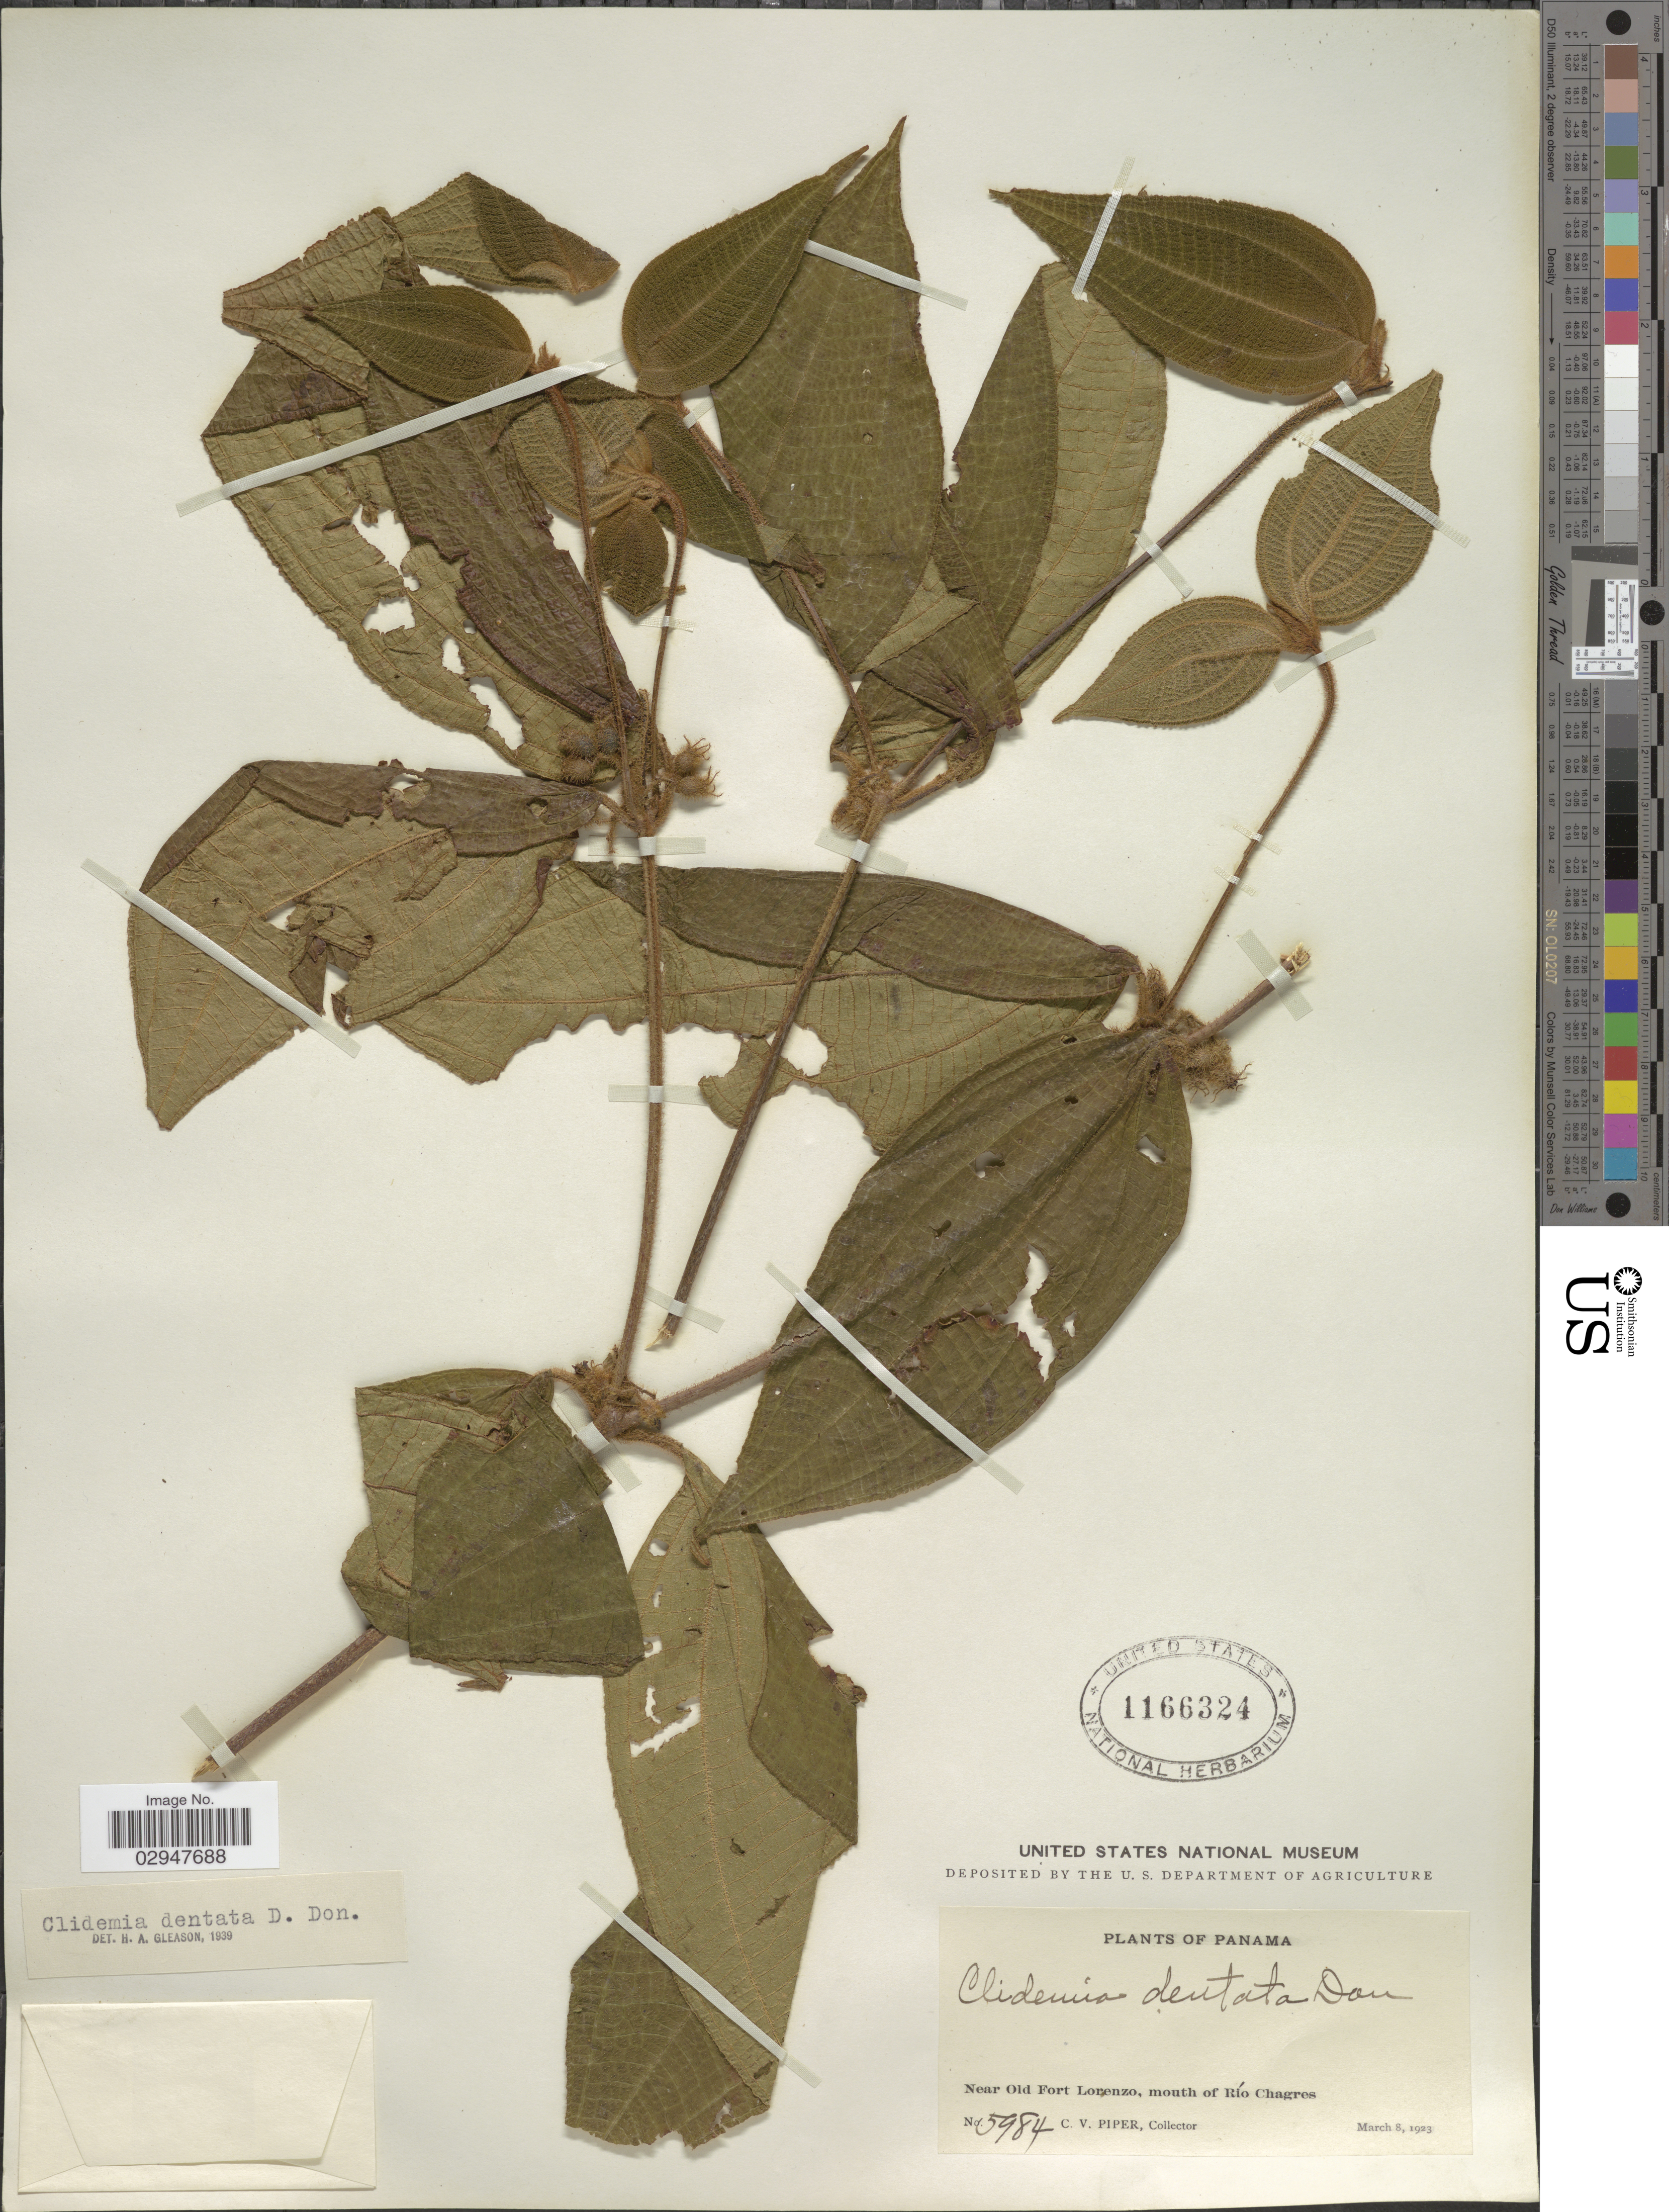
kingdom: Plantae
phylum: Tracheophyta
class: Magnoliopsida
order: Myrtales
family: Melastomataceae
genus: Clidemia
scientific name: Clidemia dentata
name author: D. Don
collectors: C. V. Piper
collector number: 5984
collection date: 1923-03-08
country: Panama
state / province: Colón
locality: Near Old Fort Lorenzo, mouth of Río Chagres.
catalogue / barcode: US 1166324